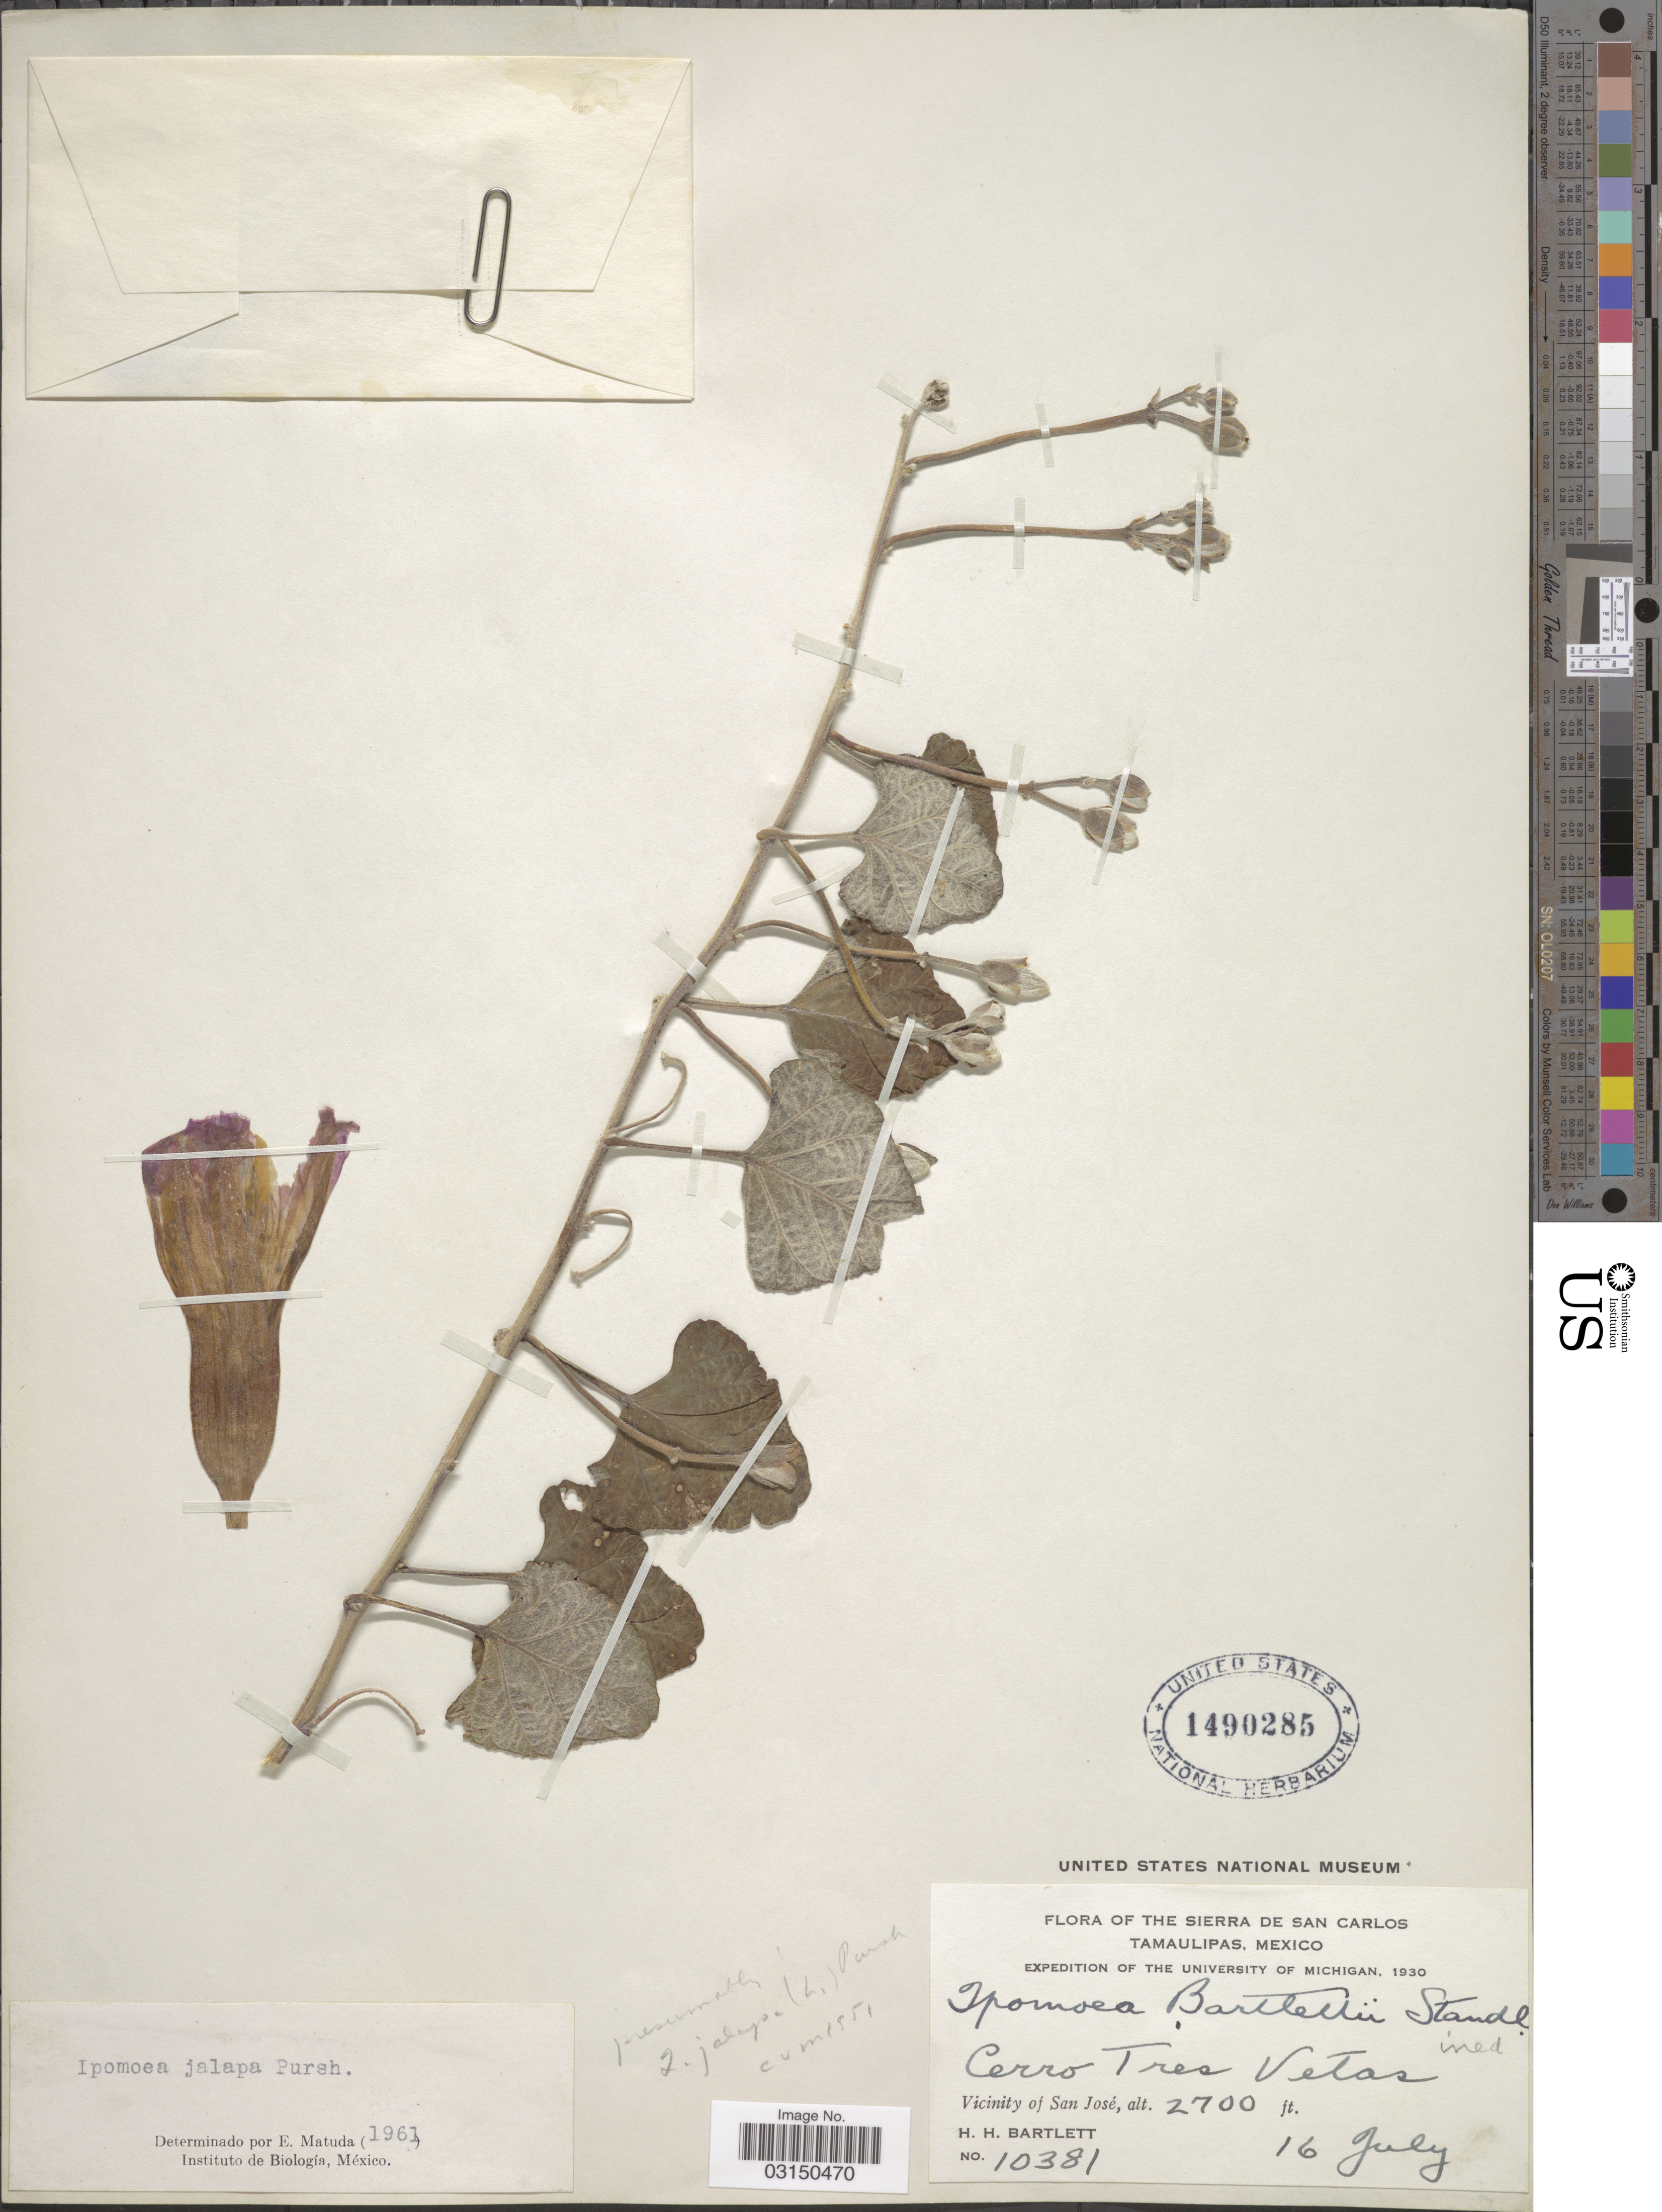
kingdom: Plantae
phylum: Tracheophyta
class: Magnoliopsida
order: Solanales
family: Convolvulaceae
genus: Ipomoea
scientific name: Ipomoea jalapa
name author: (L.) Pursh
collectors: H. H. Bartlett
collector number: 10381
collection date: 1930-07-16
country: Mexico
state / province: Tamaulipas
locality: Sierra de San Carlos. Tamaulipas. Cerro Tres Vetas. Vicinity of San José.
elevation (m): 823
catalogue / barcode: US 1490285